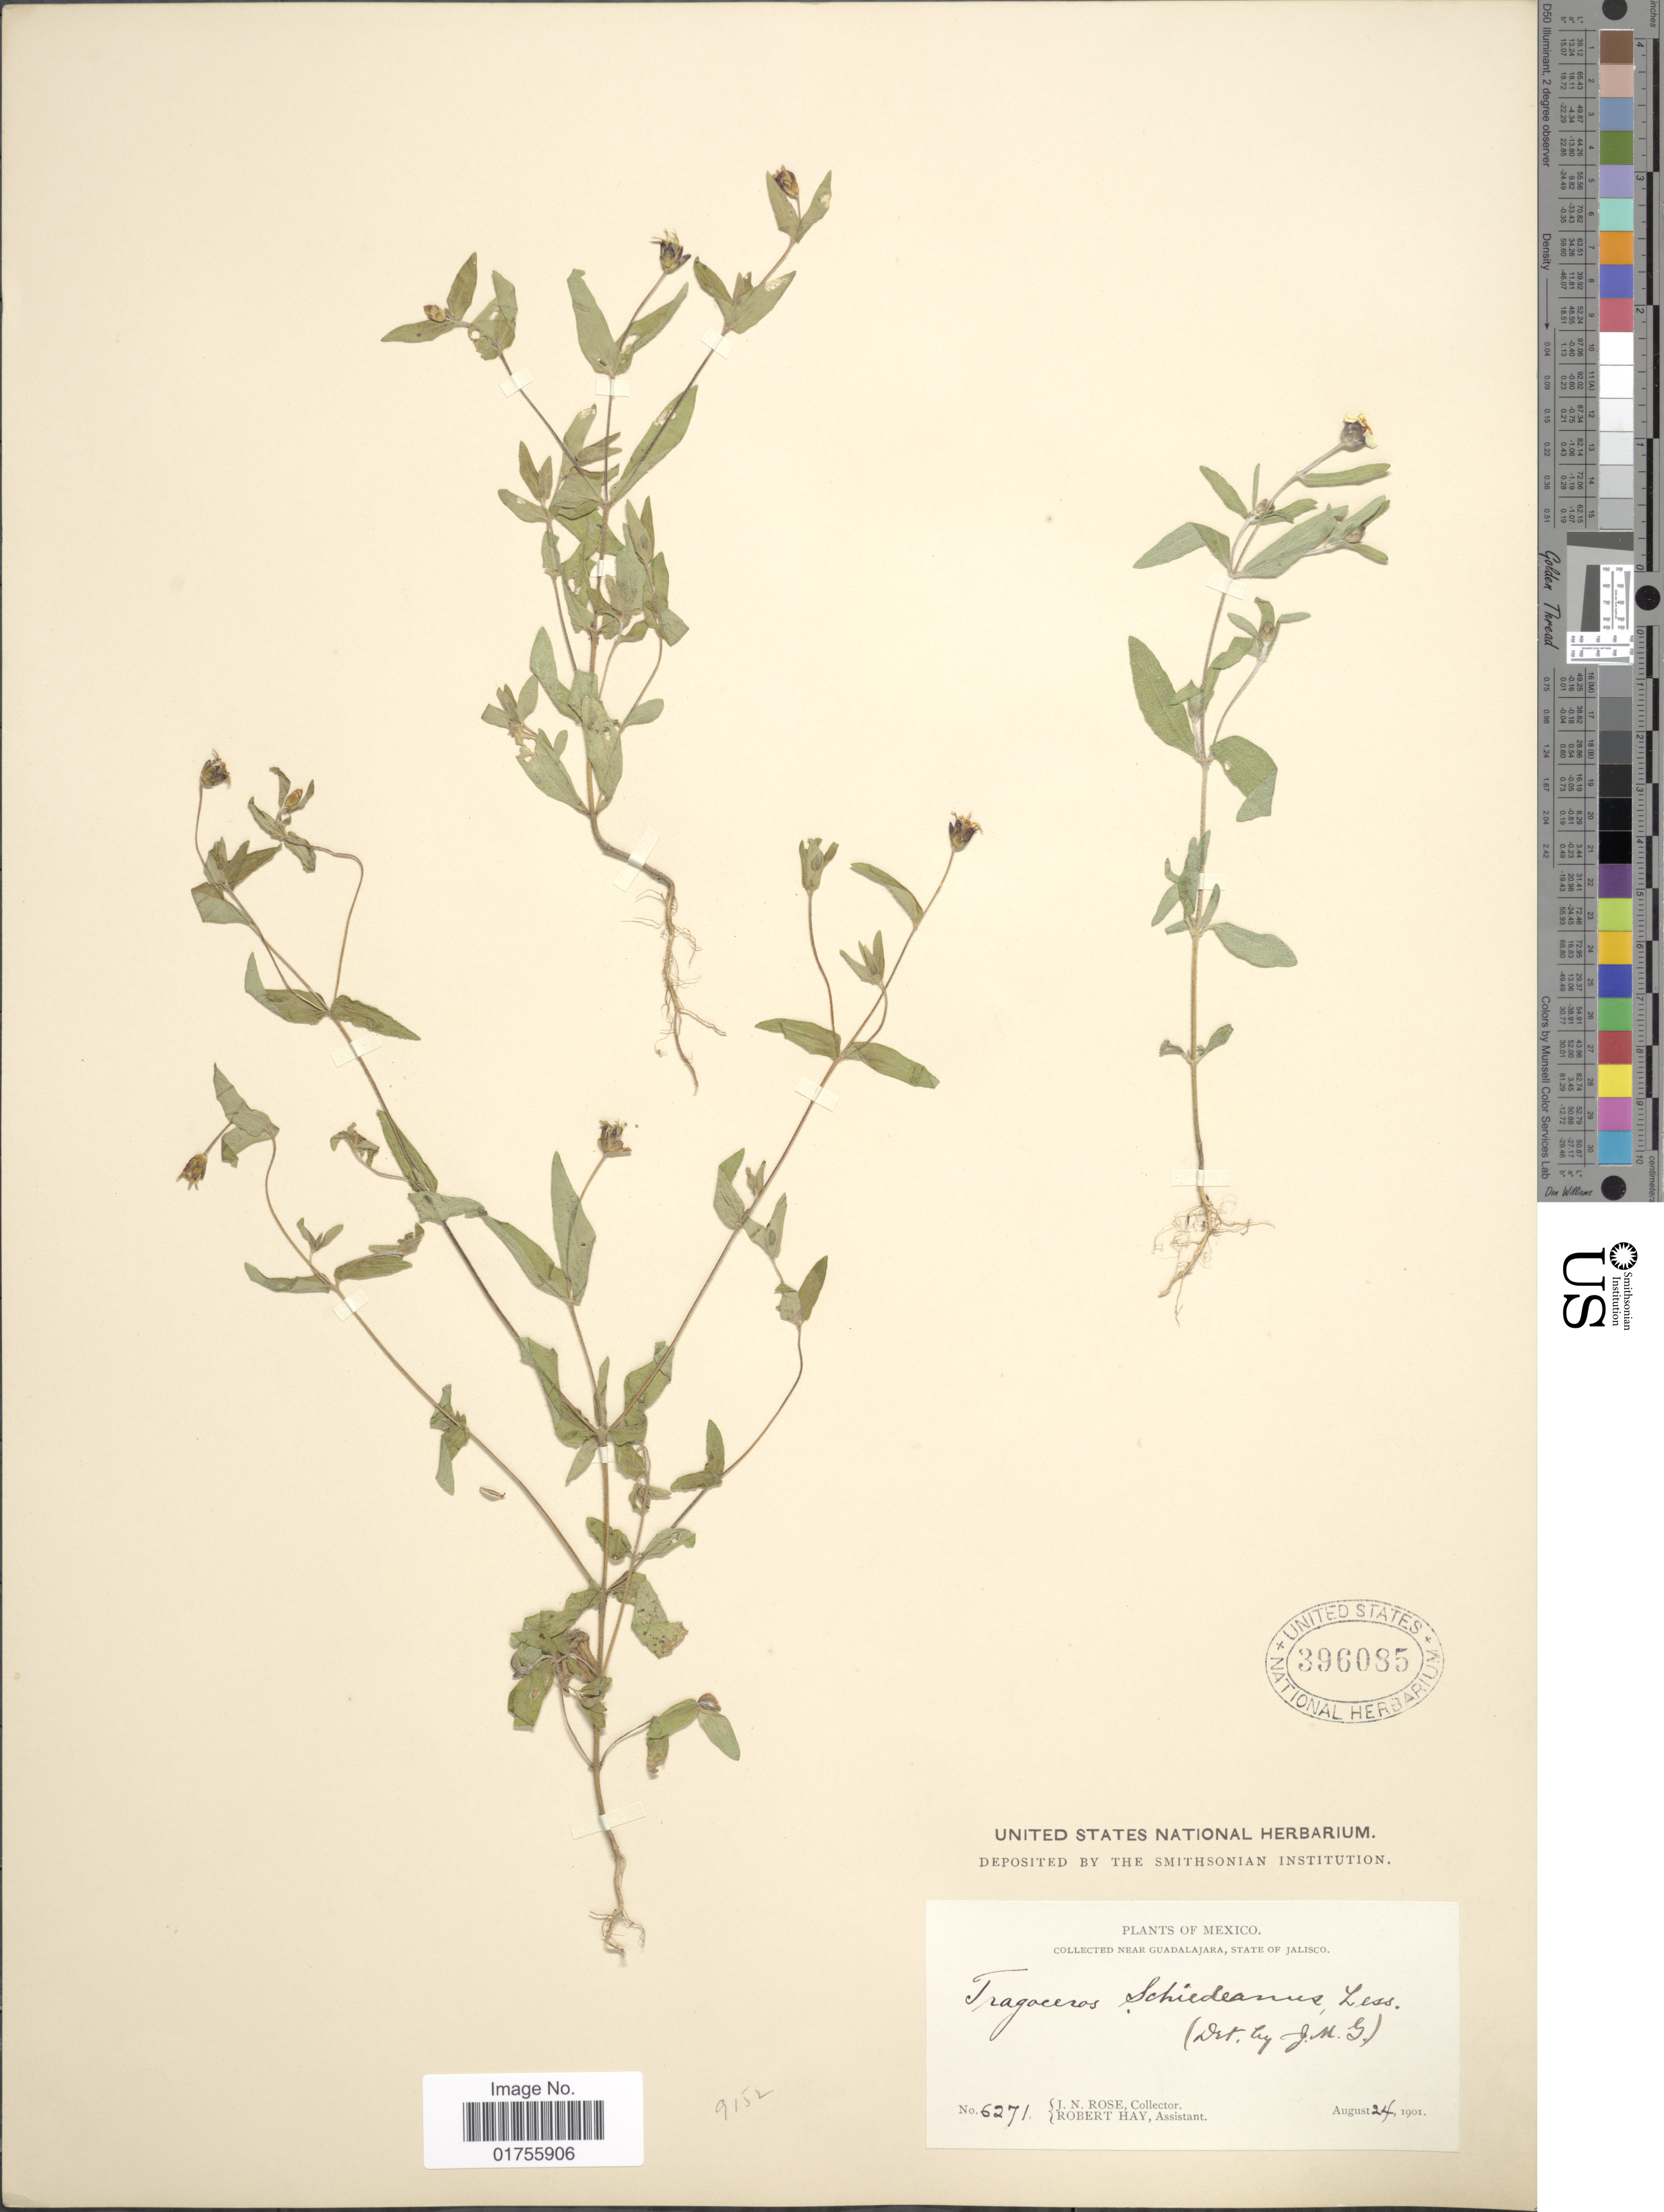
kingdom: Plantae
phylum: Tracheophyta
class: Magnoliopsida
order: Asterales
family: Asteraceae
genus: Tragoceros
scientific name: Tragoceros schiedeanum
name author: Less.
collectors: J. N. Rose & R. H. Hay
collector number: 6271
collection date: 1901-08-24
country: Mexico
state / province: Jalisco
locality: Near Guadalajara, State of Jalisco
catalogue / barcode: US 396085